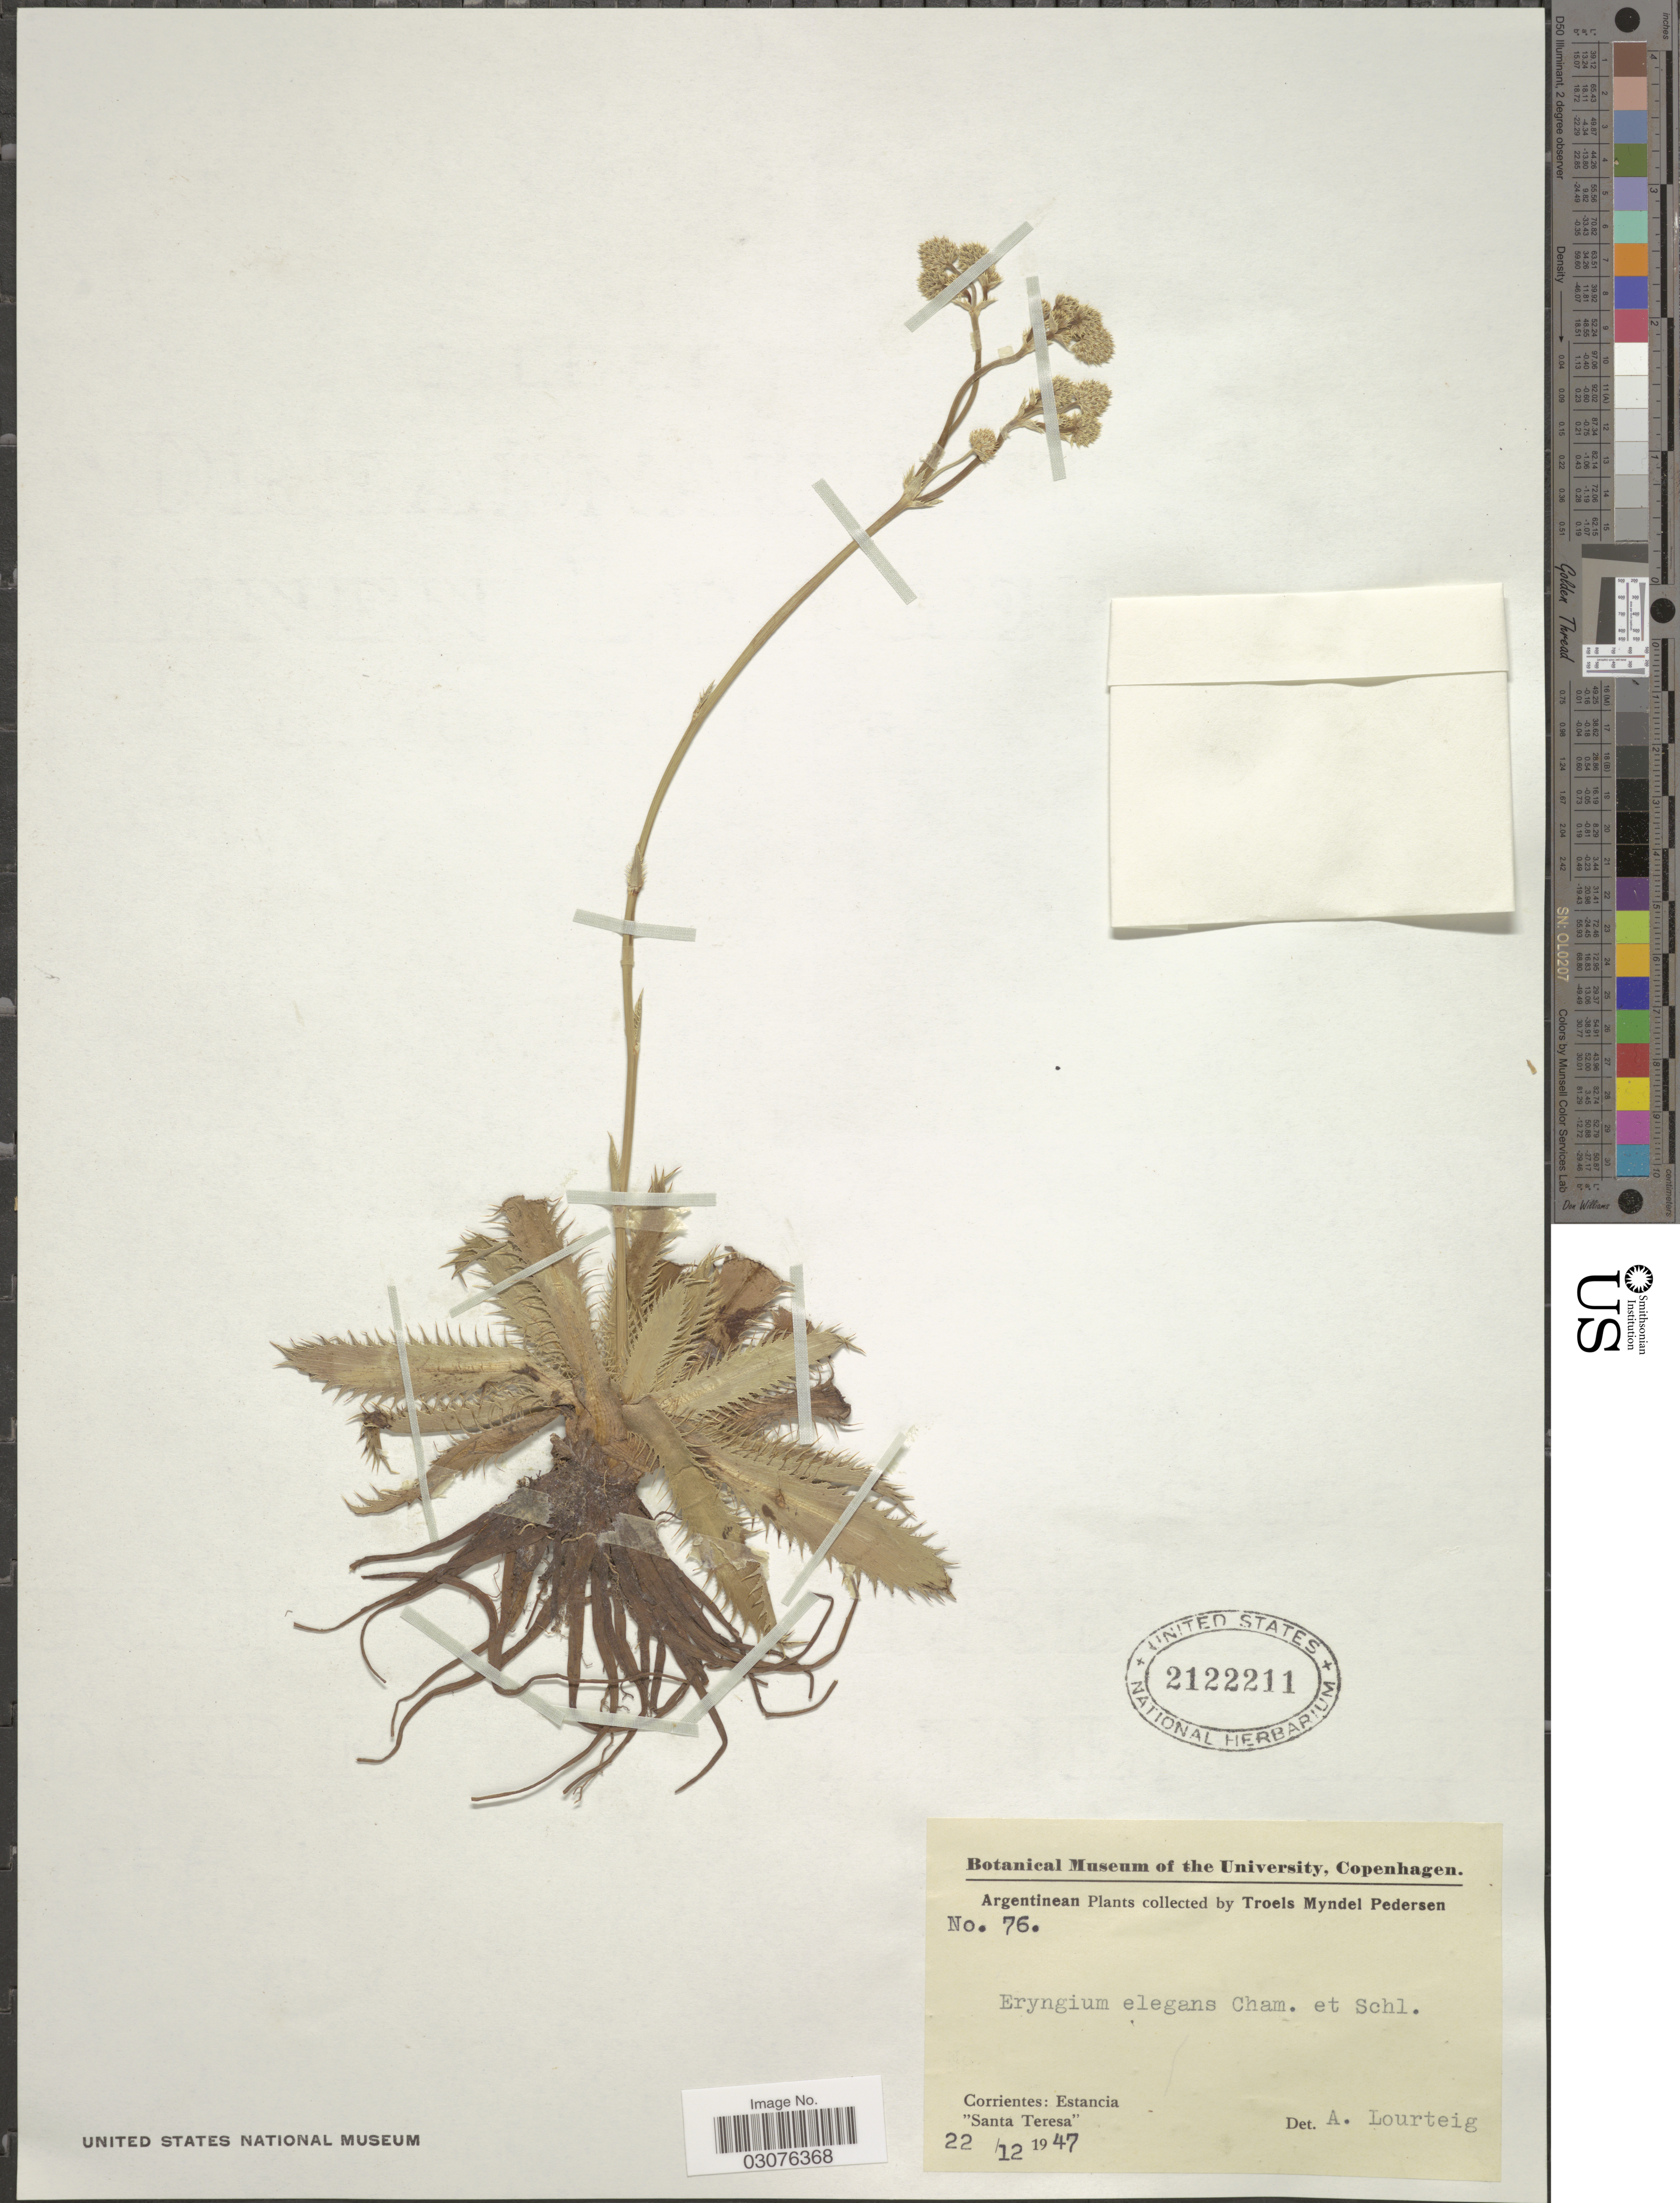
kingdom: Plantae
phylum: Tracheophyta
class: Magnoliopsida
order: Apiales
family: Apiaceae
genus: Eryngium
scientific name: Eryngium elegans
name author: Cham. ex Schltdl.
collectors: T. Pederson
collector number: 76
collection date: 1947-12-22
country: Argentina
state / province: Corrientes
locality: Estancia "Santa Teresa".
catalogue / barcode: US 2122211